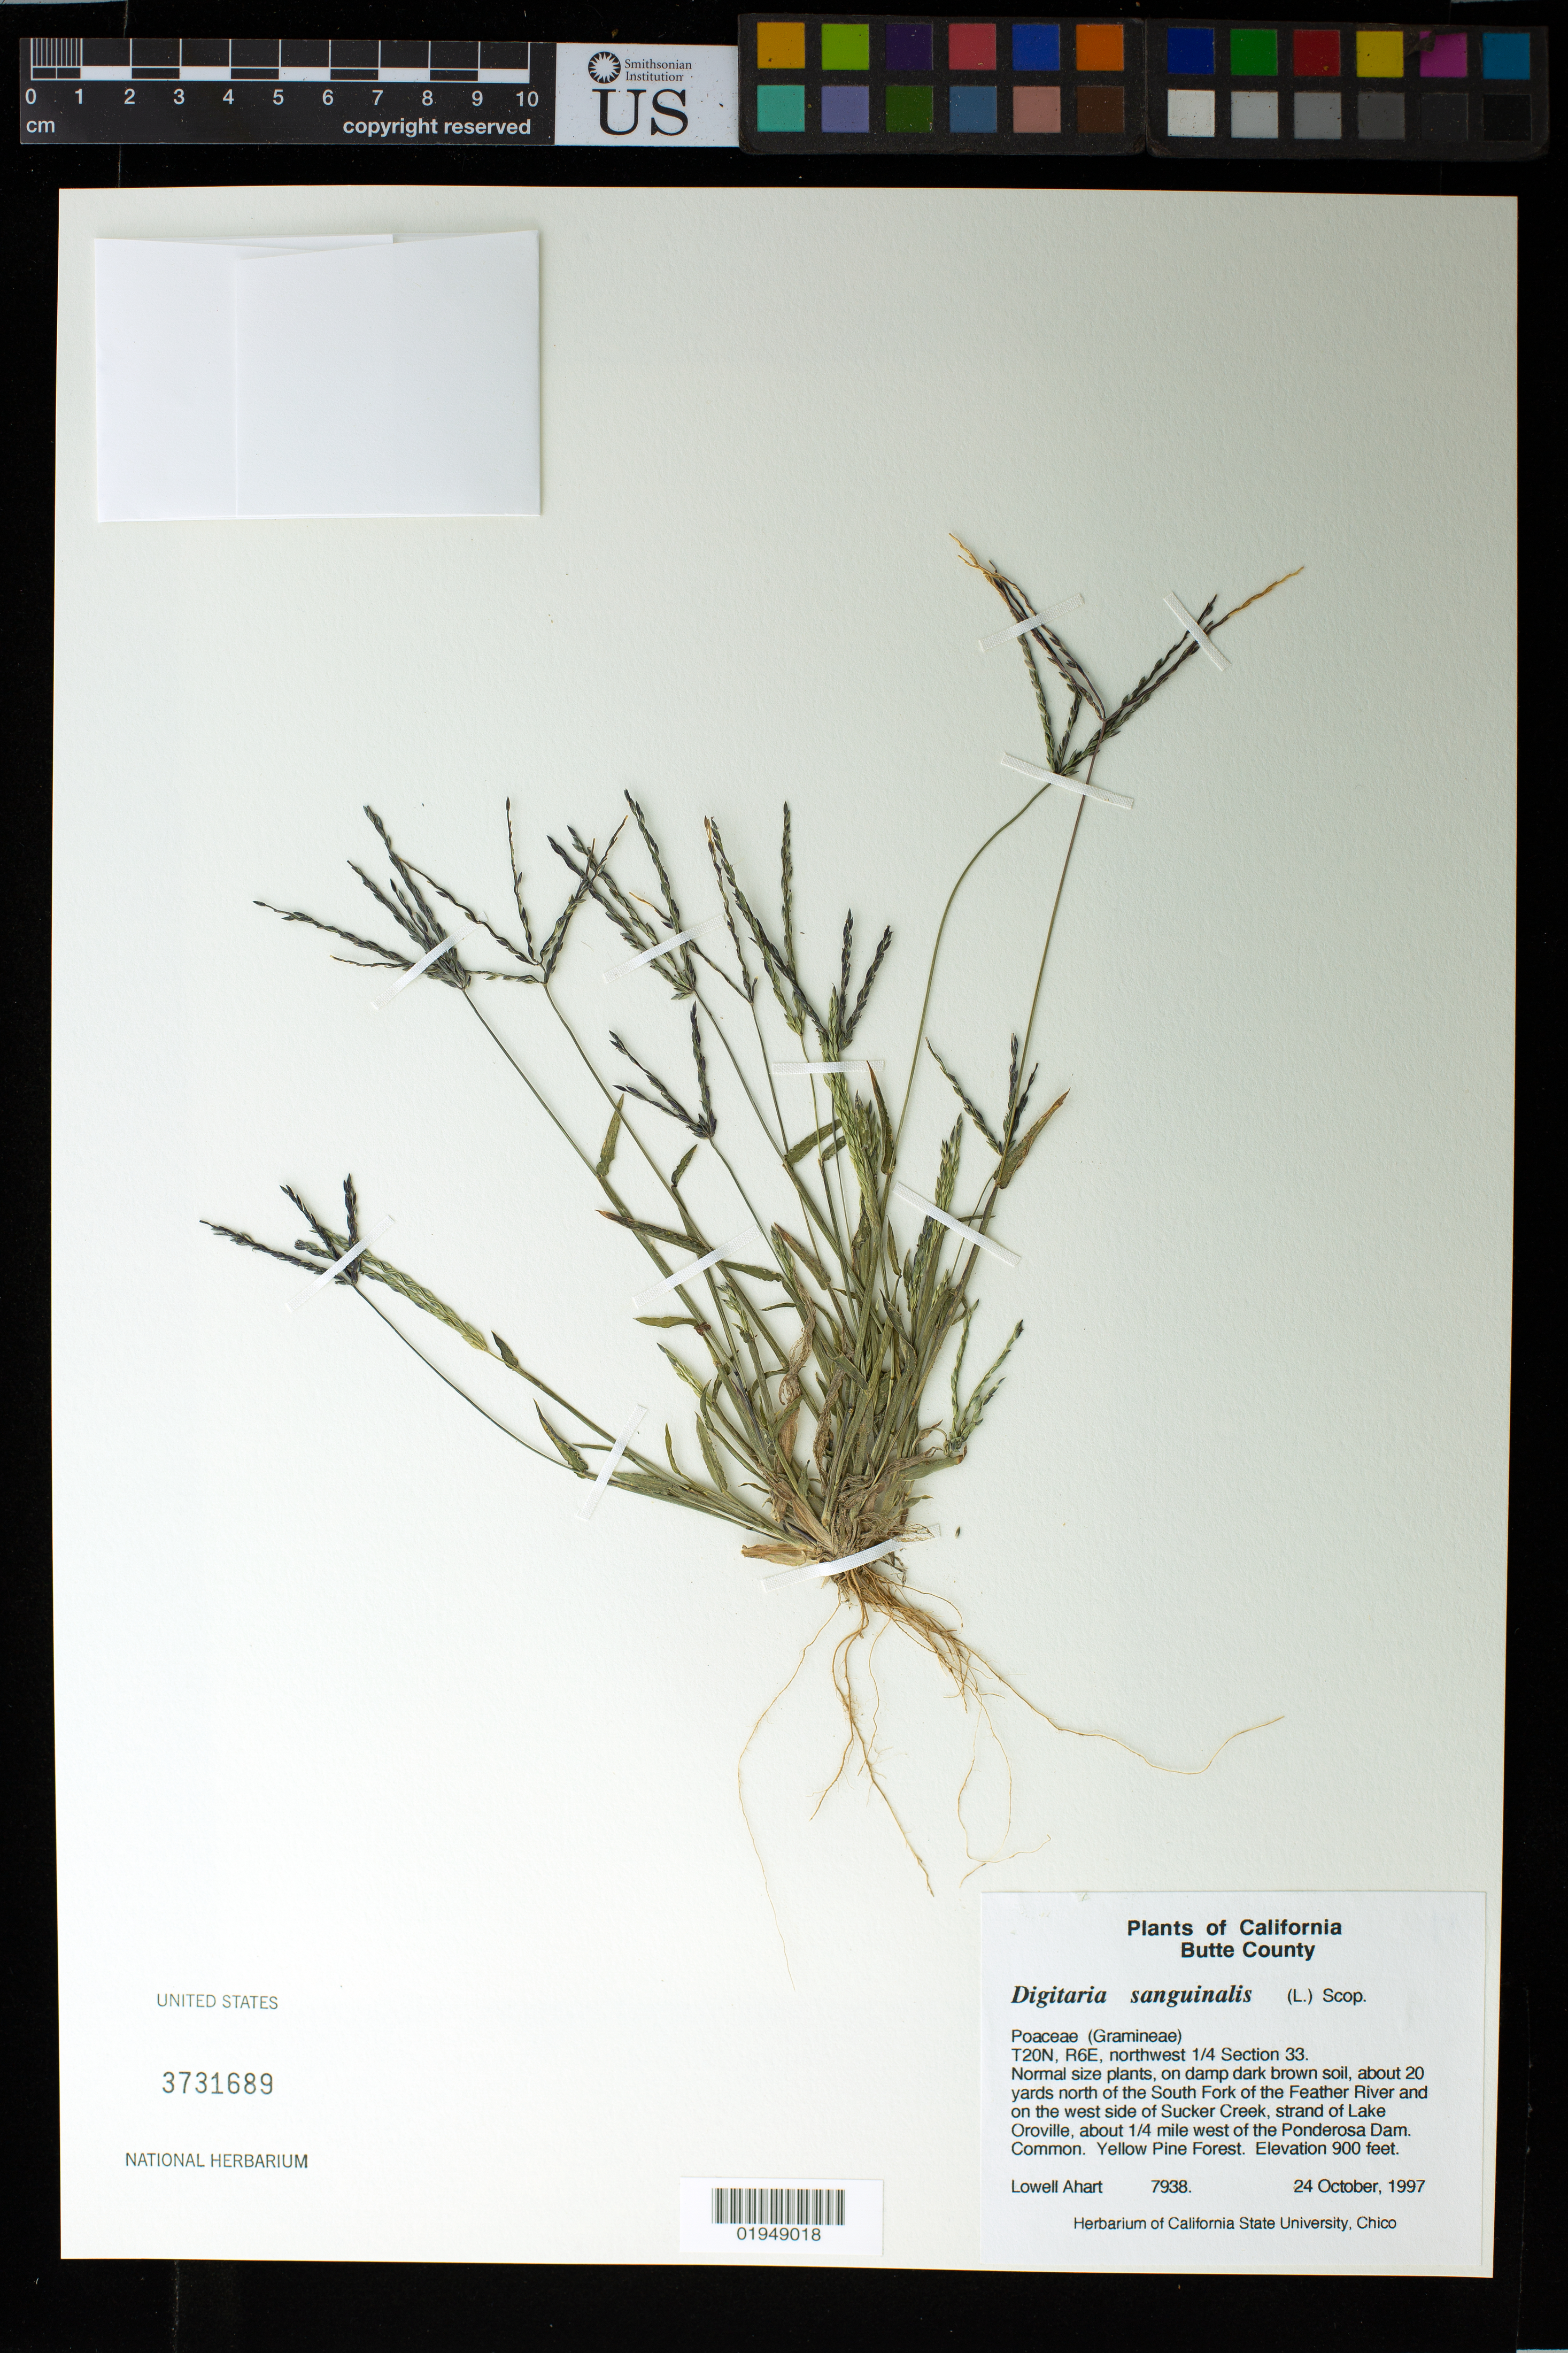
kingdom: Plantae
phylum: Tracheophyta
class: Liliopsida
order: Poales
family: Poaceae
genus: Digitaria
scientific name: Digitaria sanguinalis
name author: (L.) Scop.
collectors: L. Ahart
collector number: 7938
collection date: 1997-10-24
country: United States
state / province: California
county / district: Butte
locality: About 20 yards north of the South Fork of the Feather River and on the west side of Sucker Creek, strand of Lake Oroville, about 1/4 mile west of the Ponderosa Dam. T20N, R6E, northwest 1/4 Section 33.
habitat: yellow pine forest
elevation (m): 274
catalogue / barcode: US 3731689